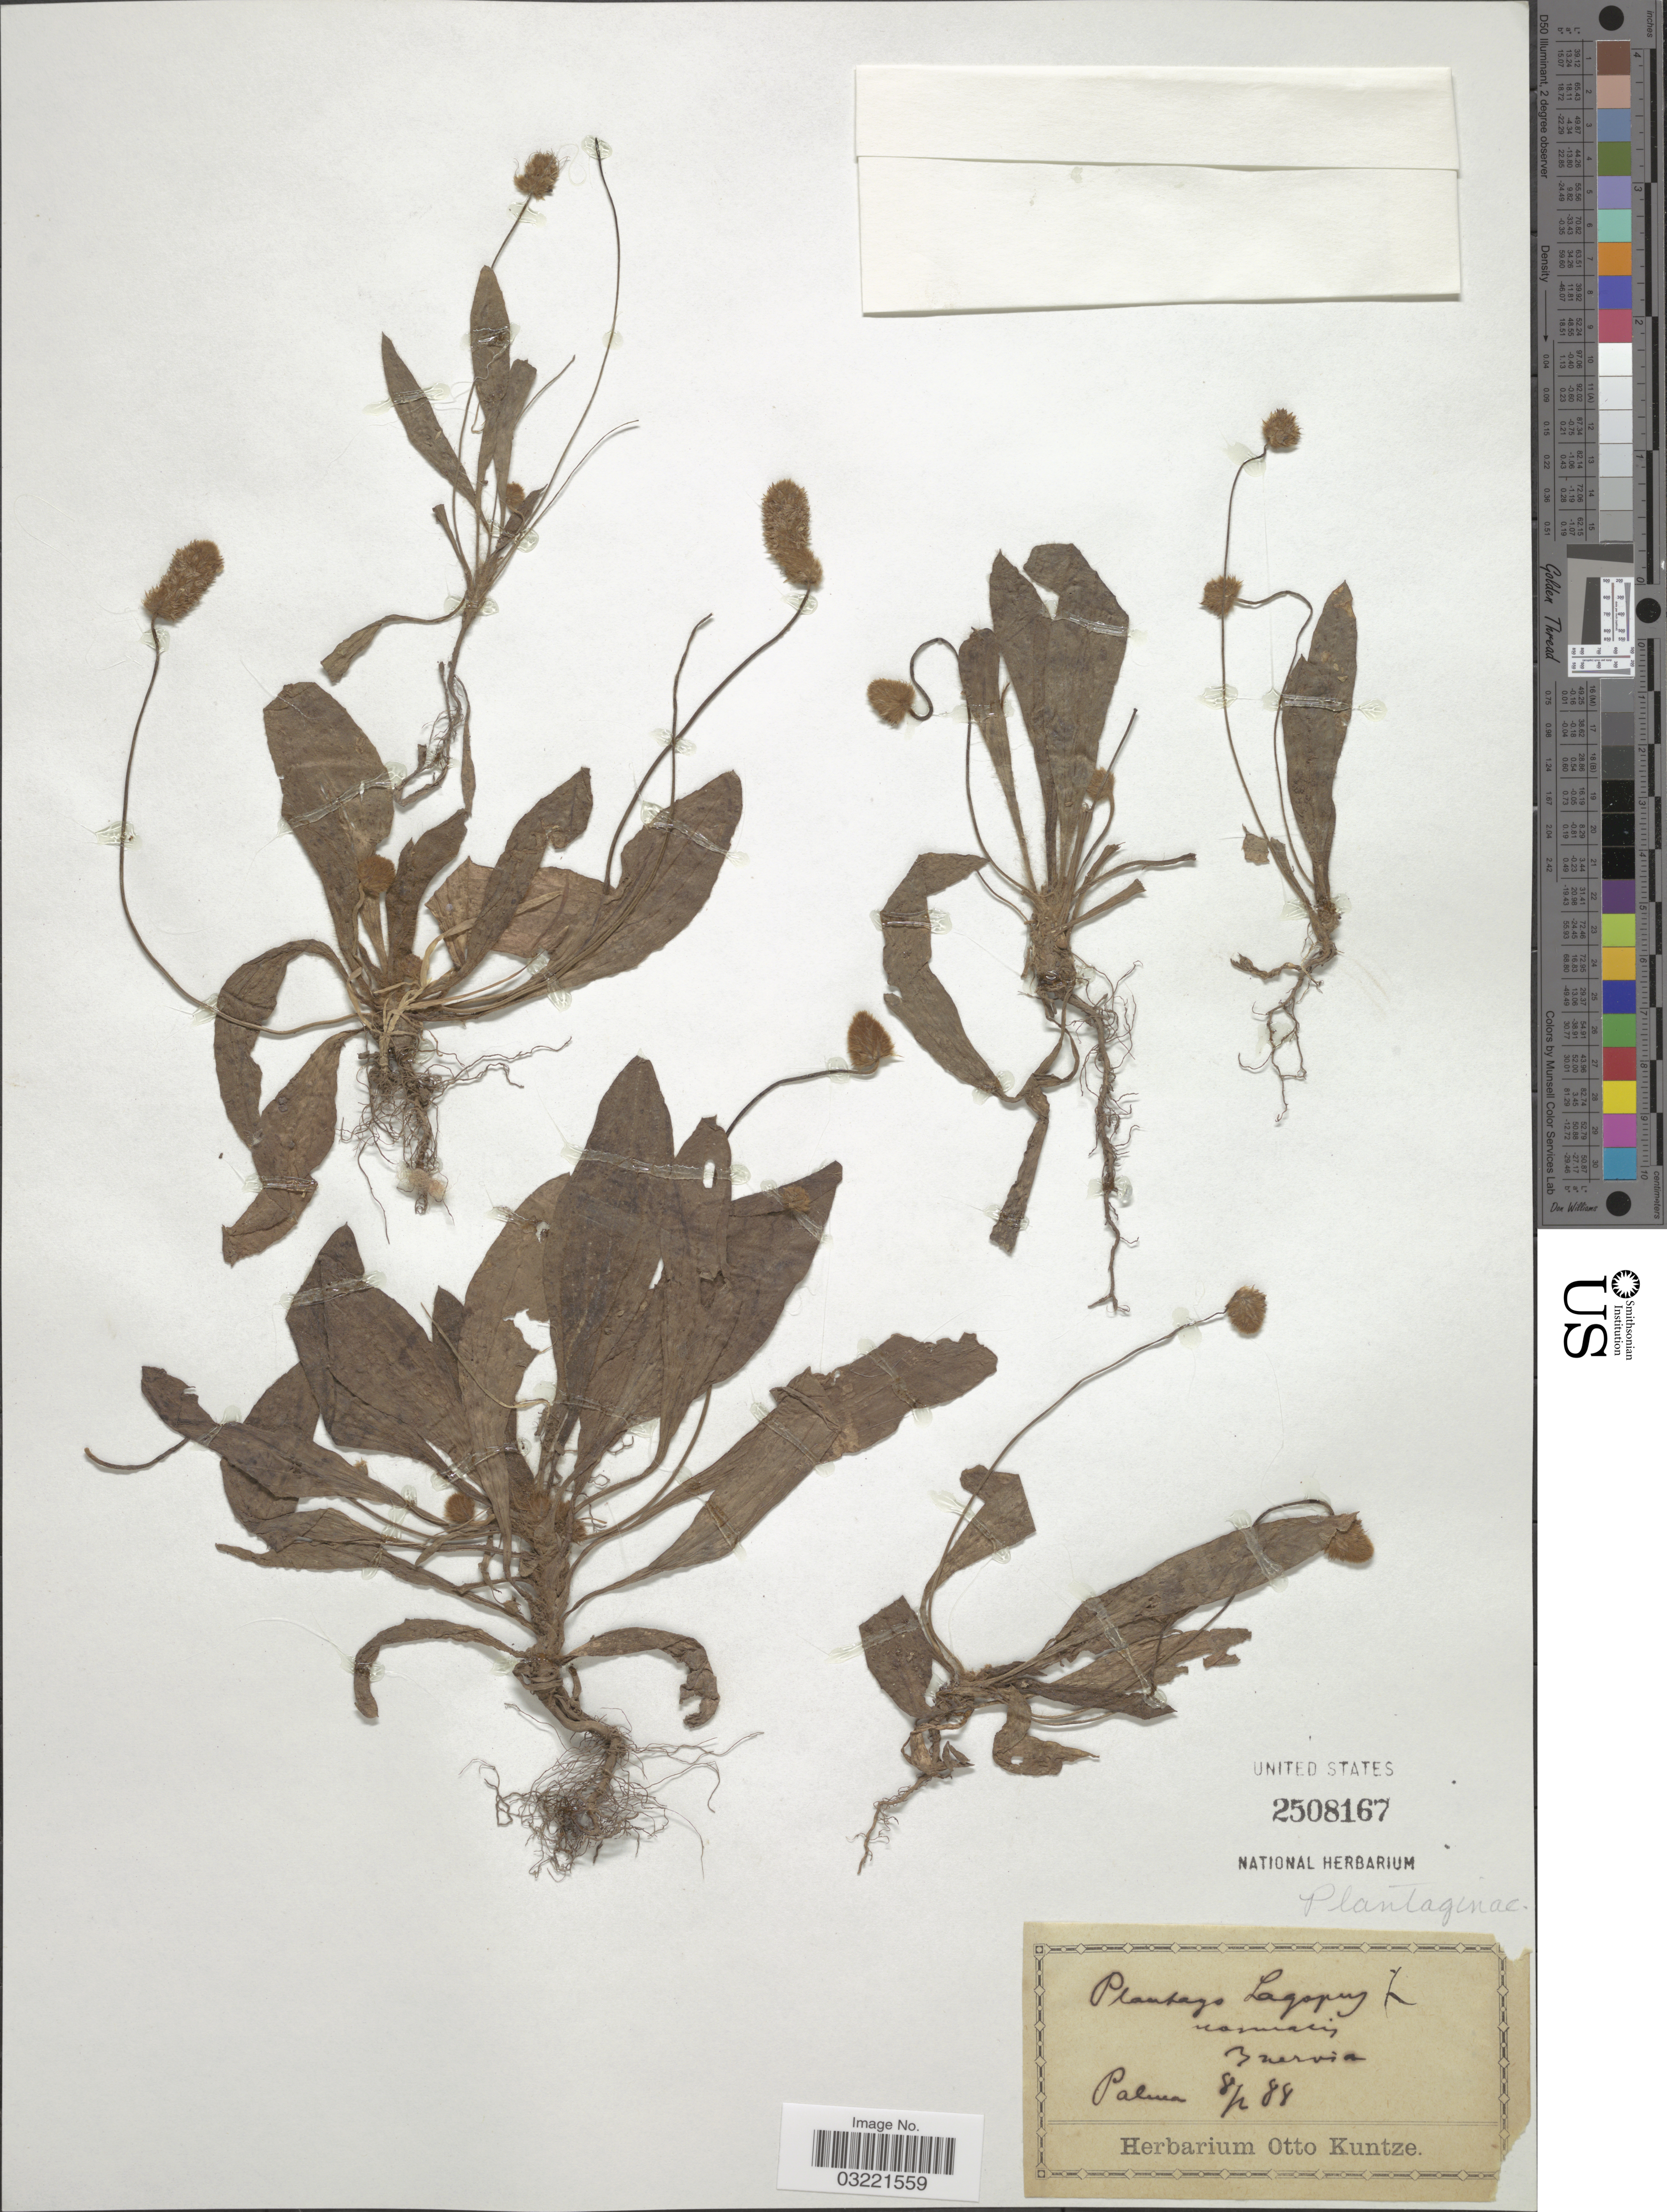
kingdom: Plantae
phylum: Tracheophyta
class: Magnoliopsida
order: Lamiales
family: Plantaginaceae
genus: Plantago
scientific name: Plantago lagopus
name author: L.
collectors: ex herb. Otto Kuntze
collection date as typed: Transcribed d/m/y: 8/2/88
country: Spain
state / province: Canarias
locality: Palma.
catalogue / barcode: US 2508167